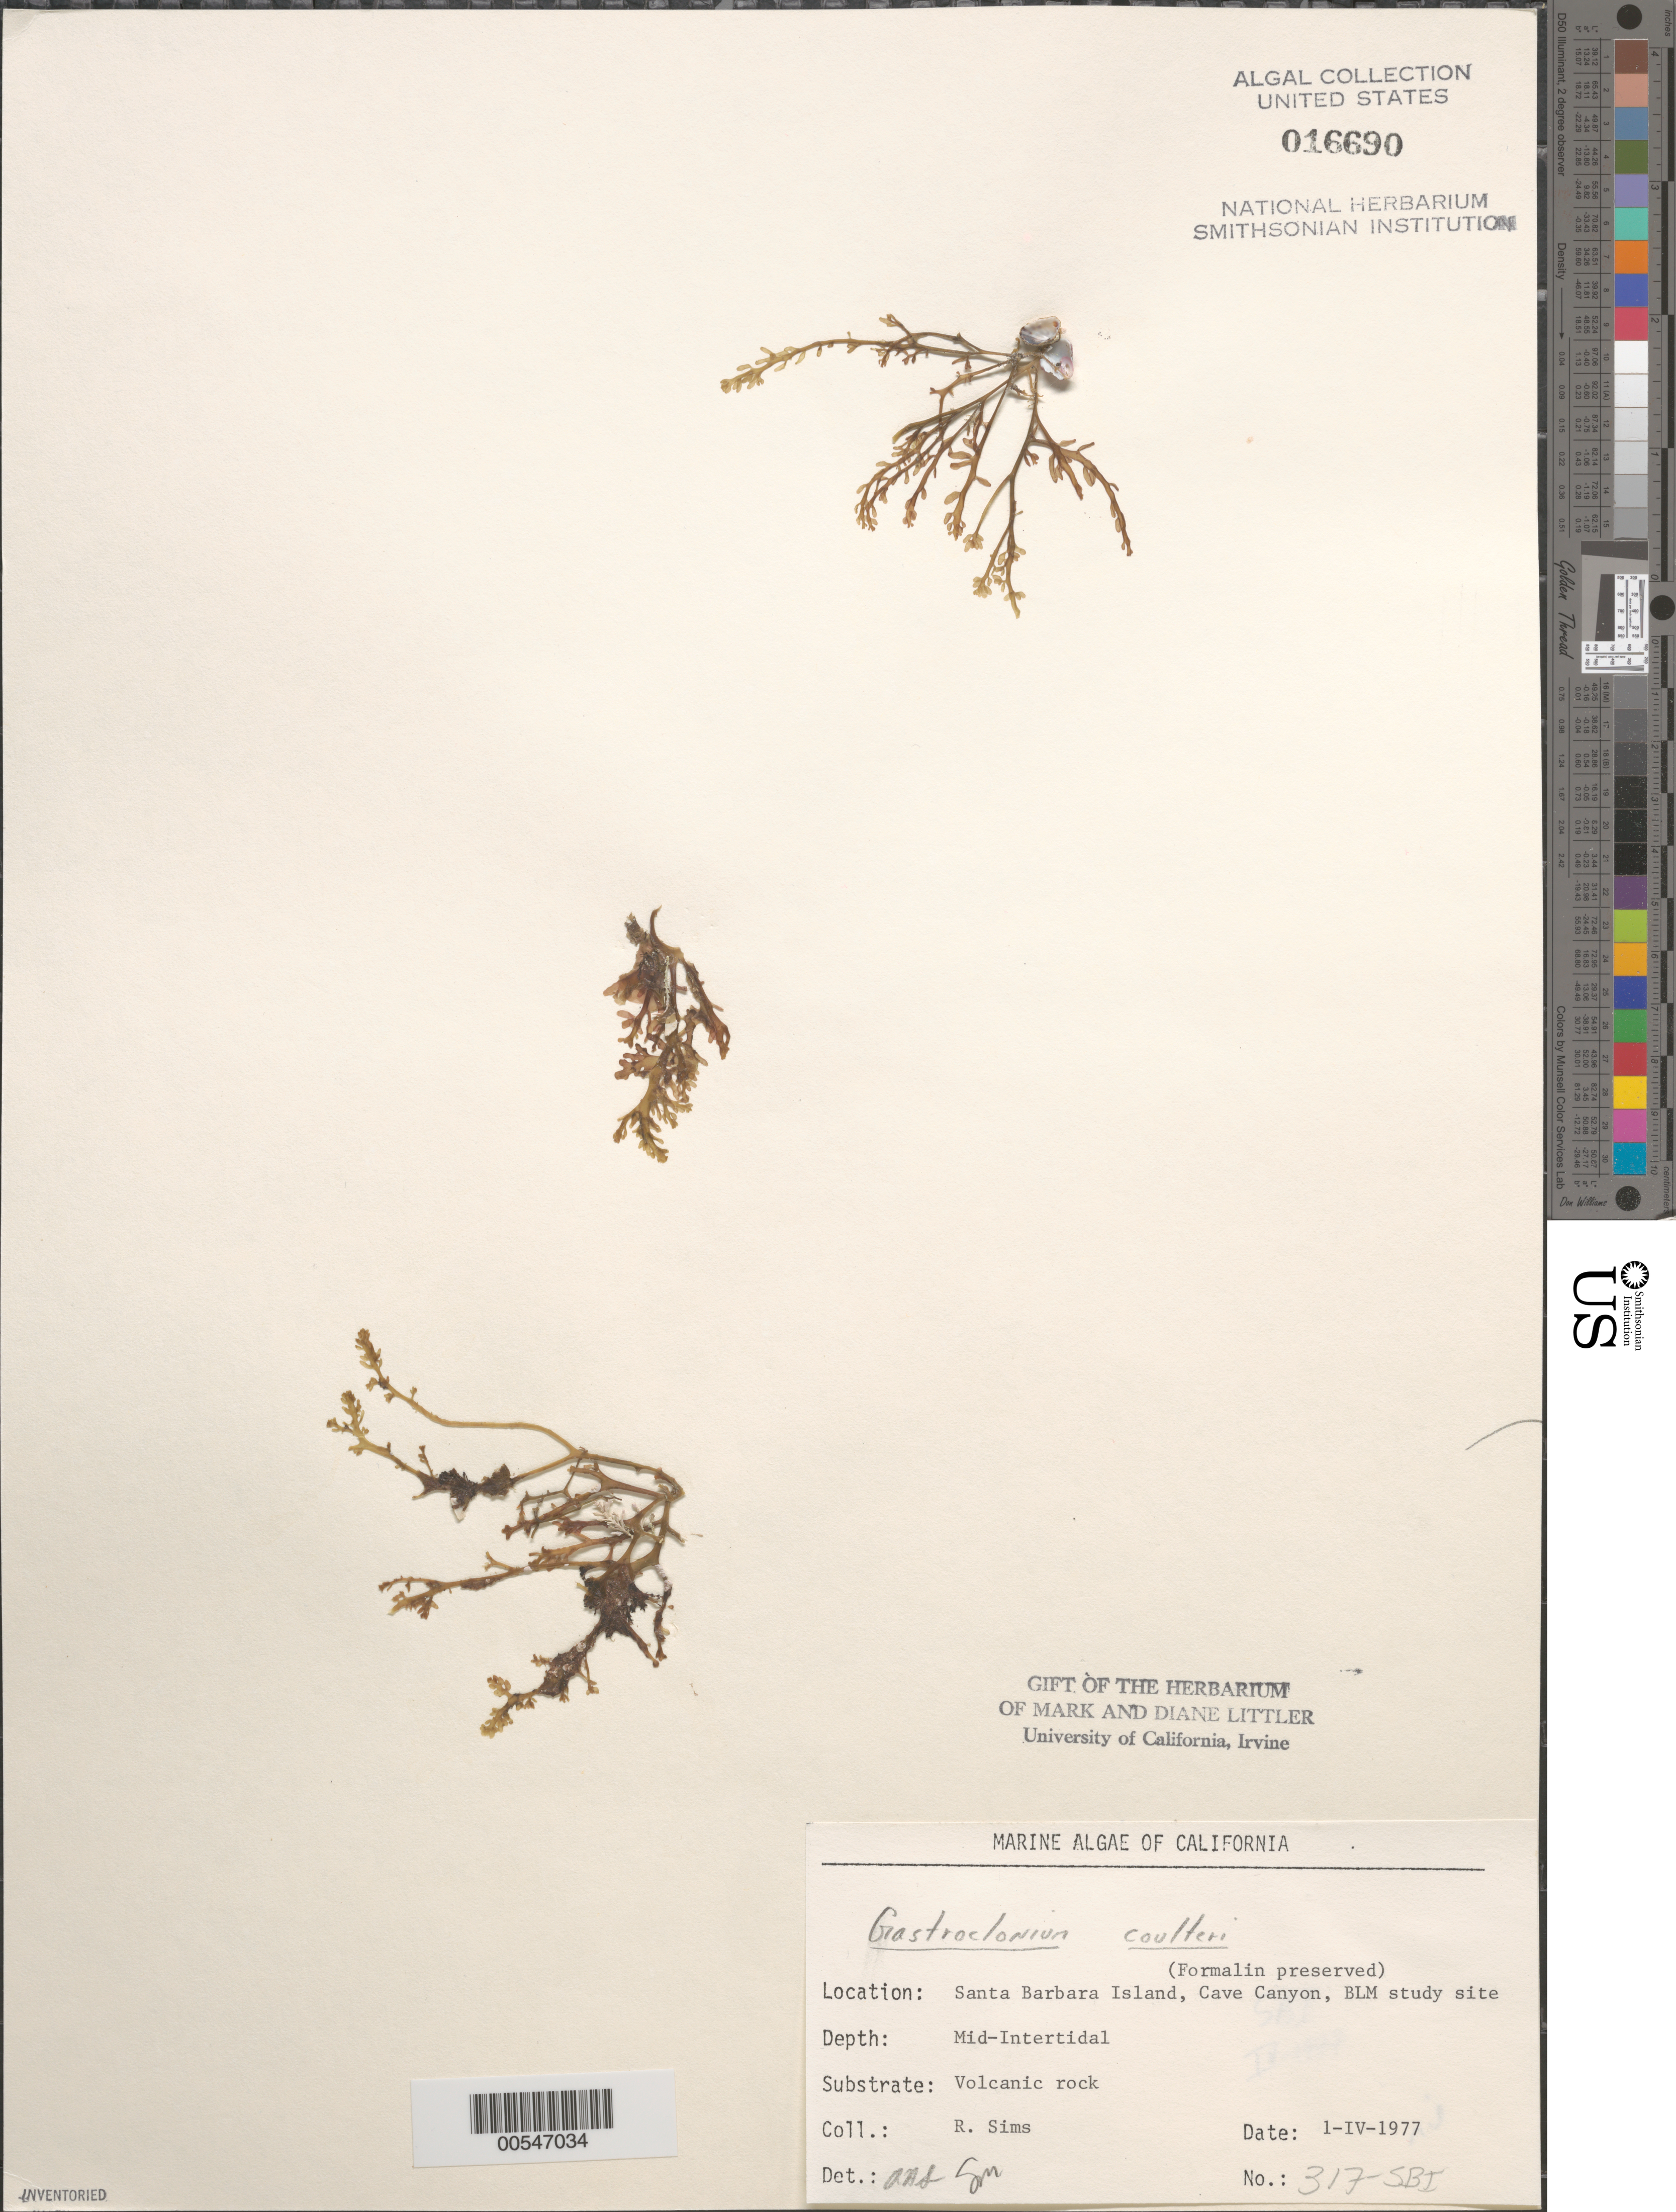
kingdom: Plantae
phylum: Rhodophyta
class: Florideophyceae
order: Rhodymeniales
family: Champiaceae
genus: Neogastroclonium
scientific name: Neogastroclonium subarticulatum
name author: (Turner) L. Le Gall et al.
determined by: Algae name updating Project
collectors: R. H. Sims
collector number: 317-sbi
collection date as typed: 01 Apr 1977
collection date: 1977-04-01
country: United States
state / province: California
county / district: Santa Barbara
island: Santa Barbara Island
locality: Cave Canyon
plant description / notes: BLM-SOCALBIGHT Rocky Intertidal Survey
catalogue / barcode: US 16690